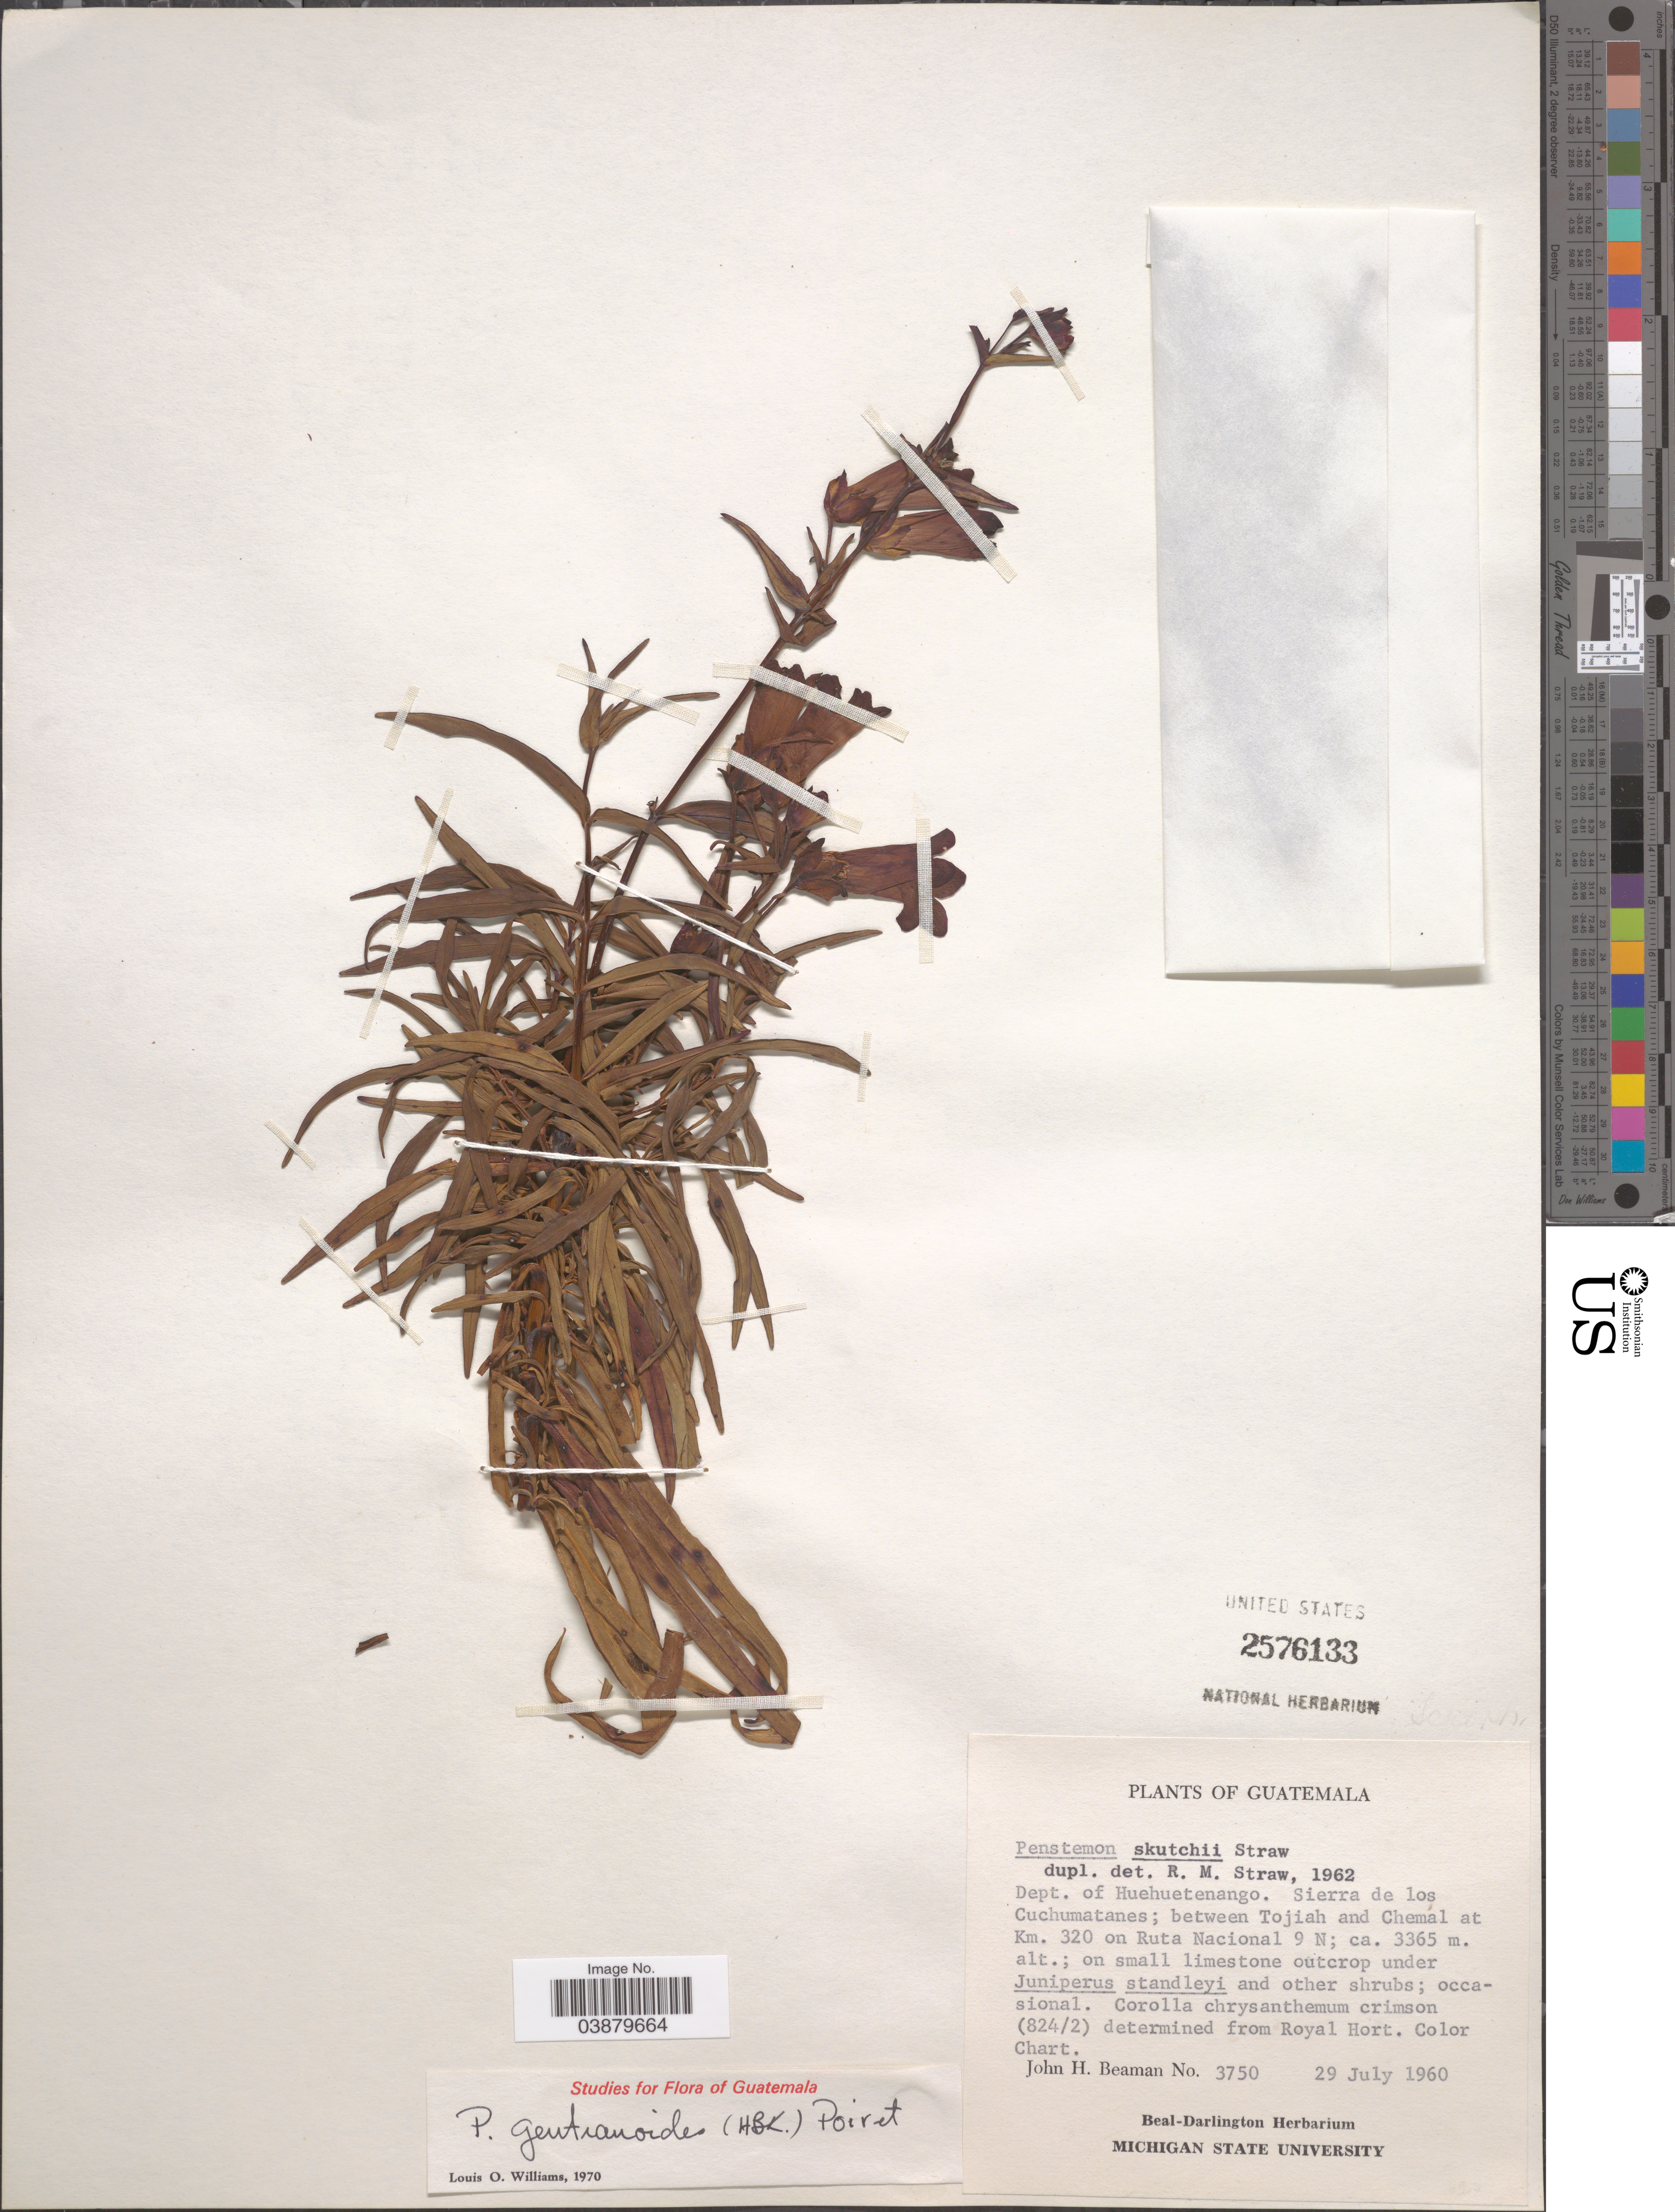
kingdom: Plantae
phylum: Tracheophyta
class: Magnoliopsida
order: Lamiales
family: Plantaginaceae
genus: Penstemon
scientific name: Penstemon gentianoides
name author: (Kunth) Poir.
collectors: J. H. Beaman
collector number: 3750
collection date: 1960-07-29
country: Guatemala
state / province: Huehuetenango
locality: Dept. of Huehuetenango. Sierra de los Cuchumatanes; between Tojiah and Chemal at Km. 320 on Ruta Nacional 9 N.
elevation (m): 3365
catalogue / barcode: US 2576133